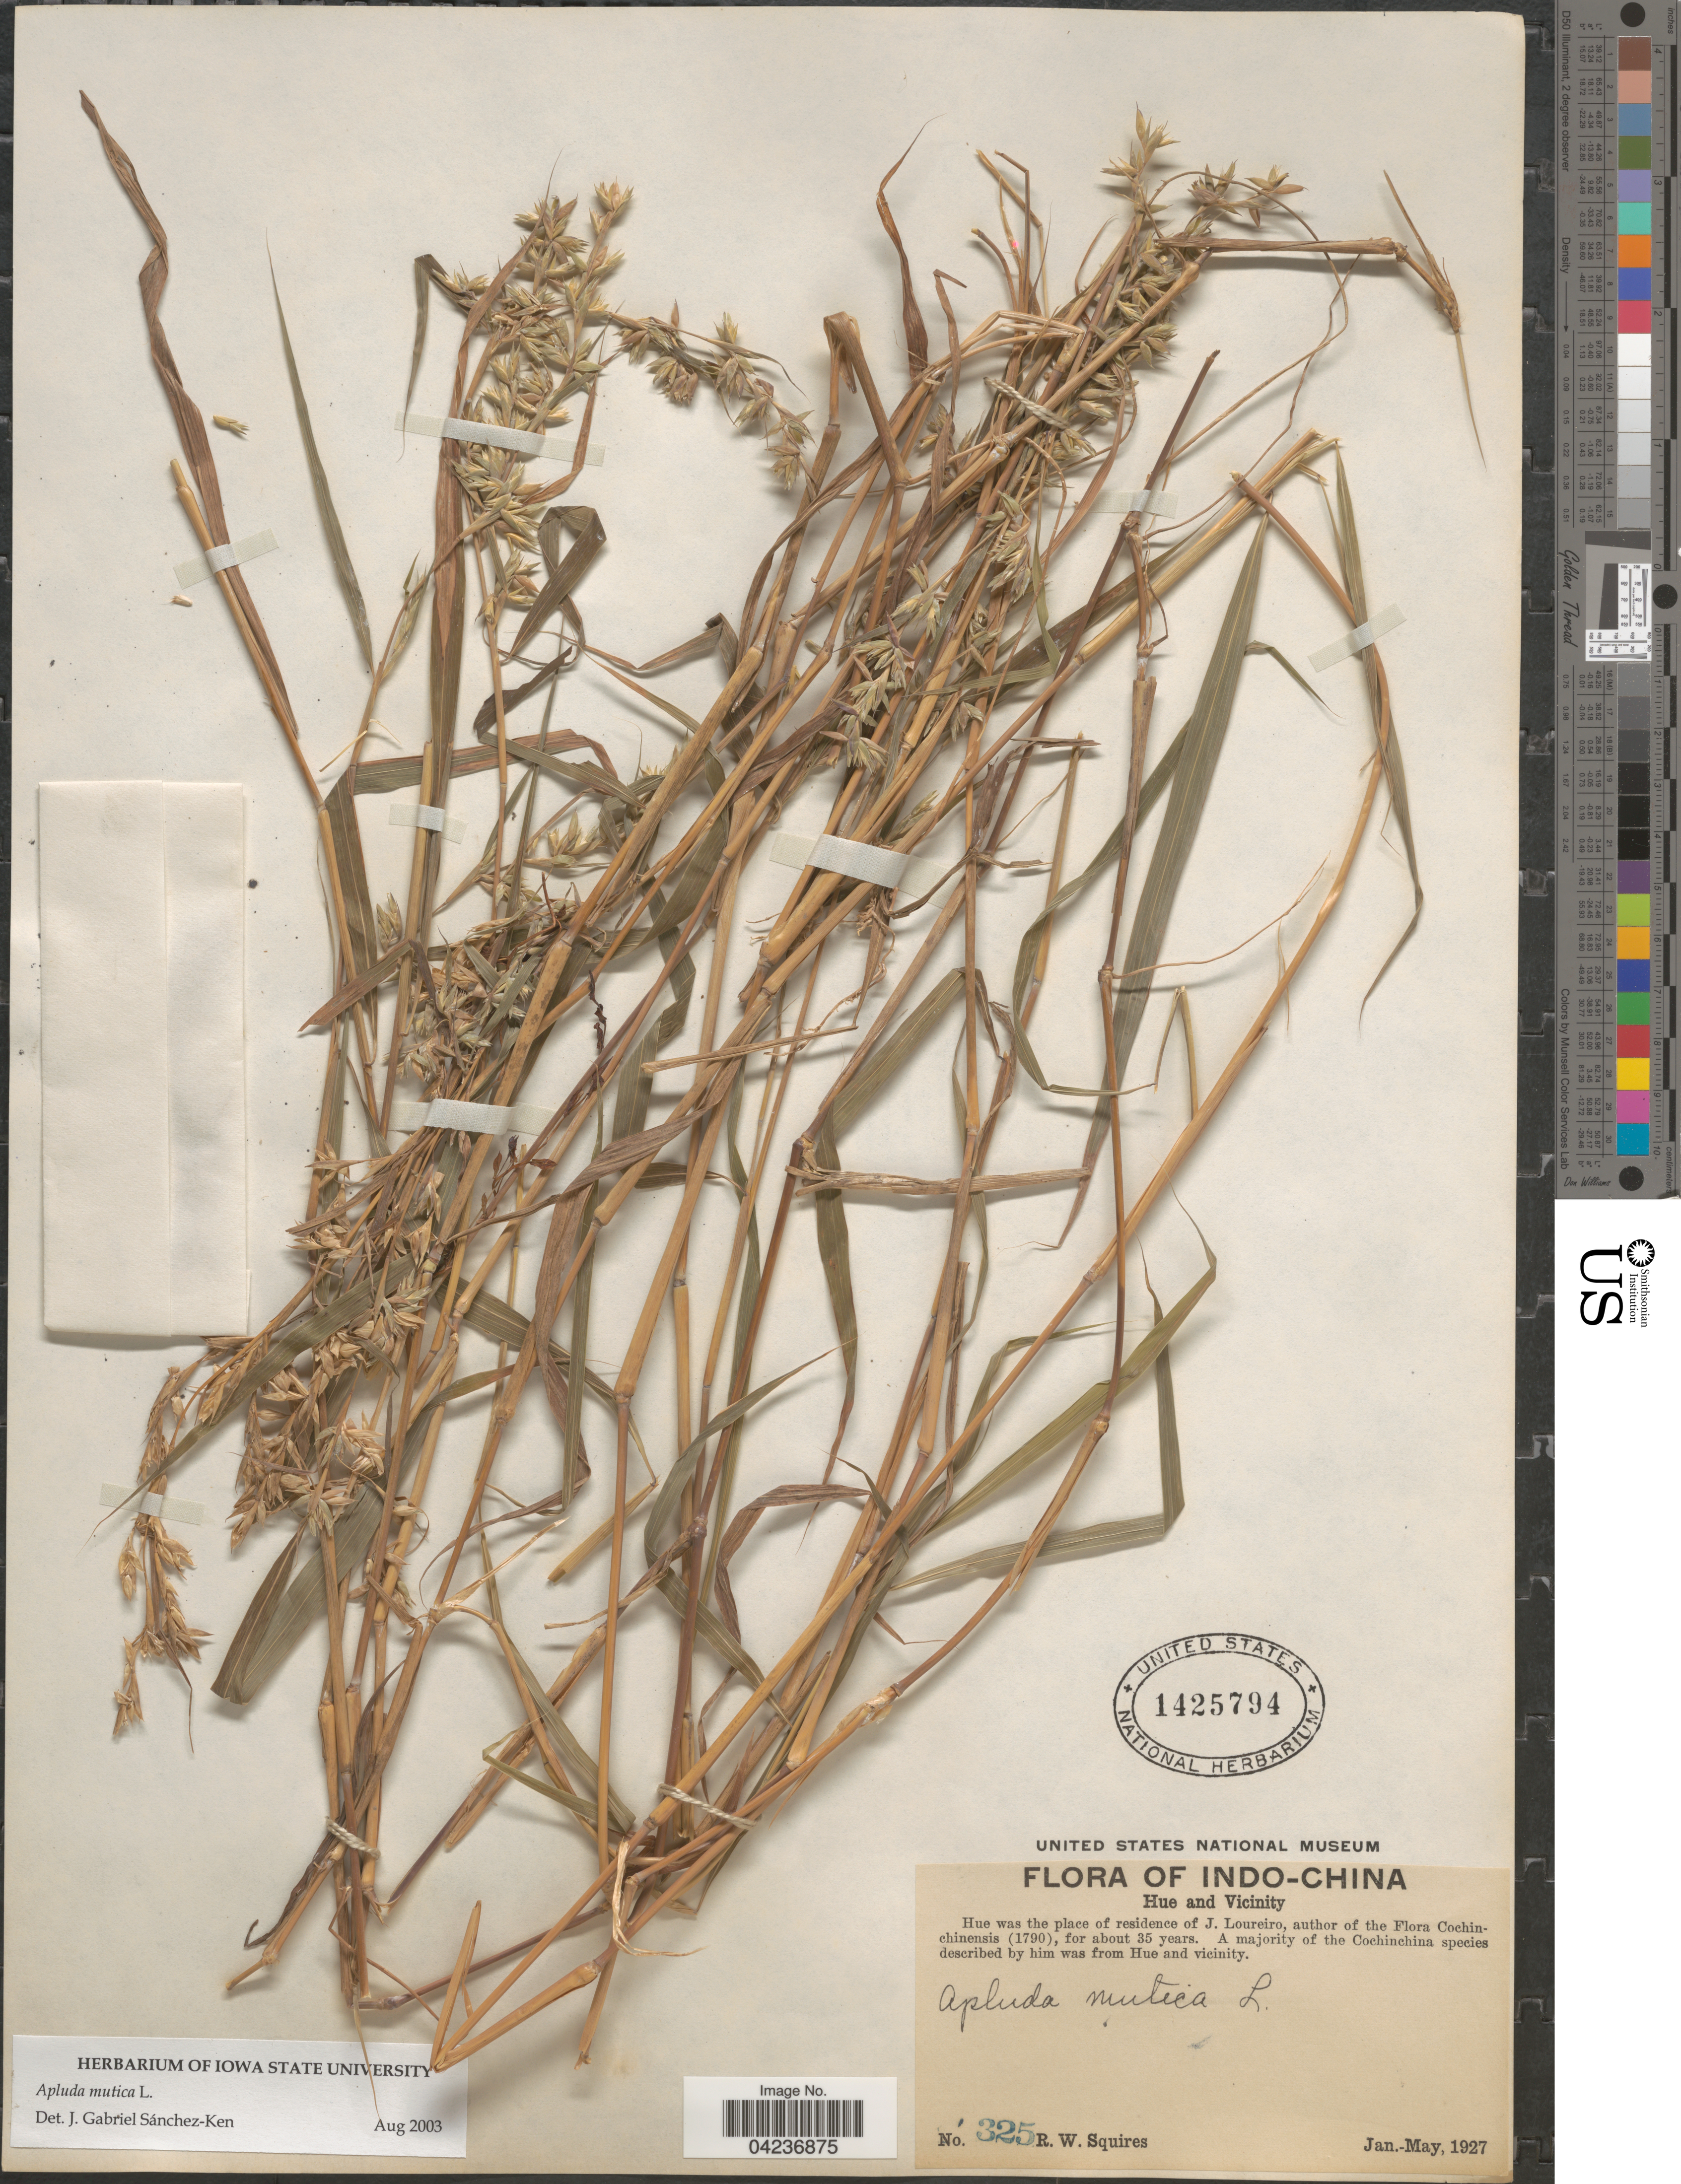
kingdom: Plantae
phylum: Tracheophyta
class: Liliopsida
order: Poales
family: Poaceae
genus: Apluda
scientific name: Apluda mutica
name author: L.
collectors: R. Squires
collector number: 325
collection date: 1927-01/1927-05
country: Vietnam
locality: Indo-china. Hue and Vicinity.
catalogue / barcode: US 1425794